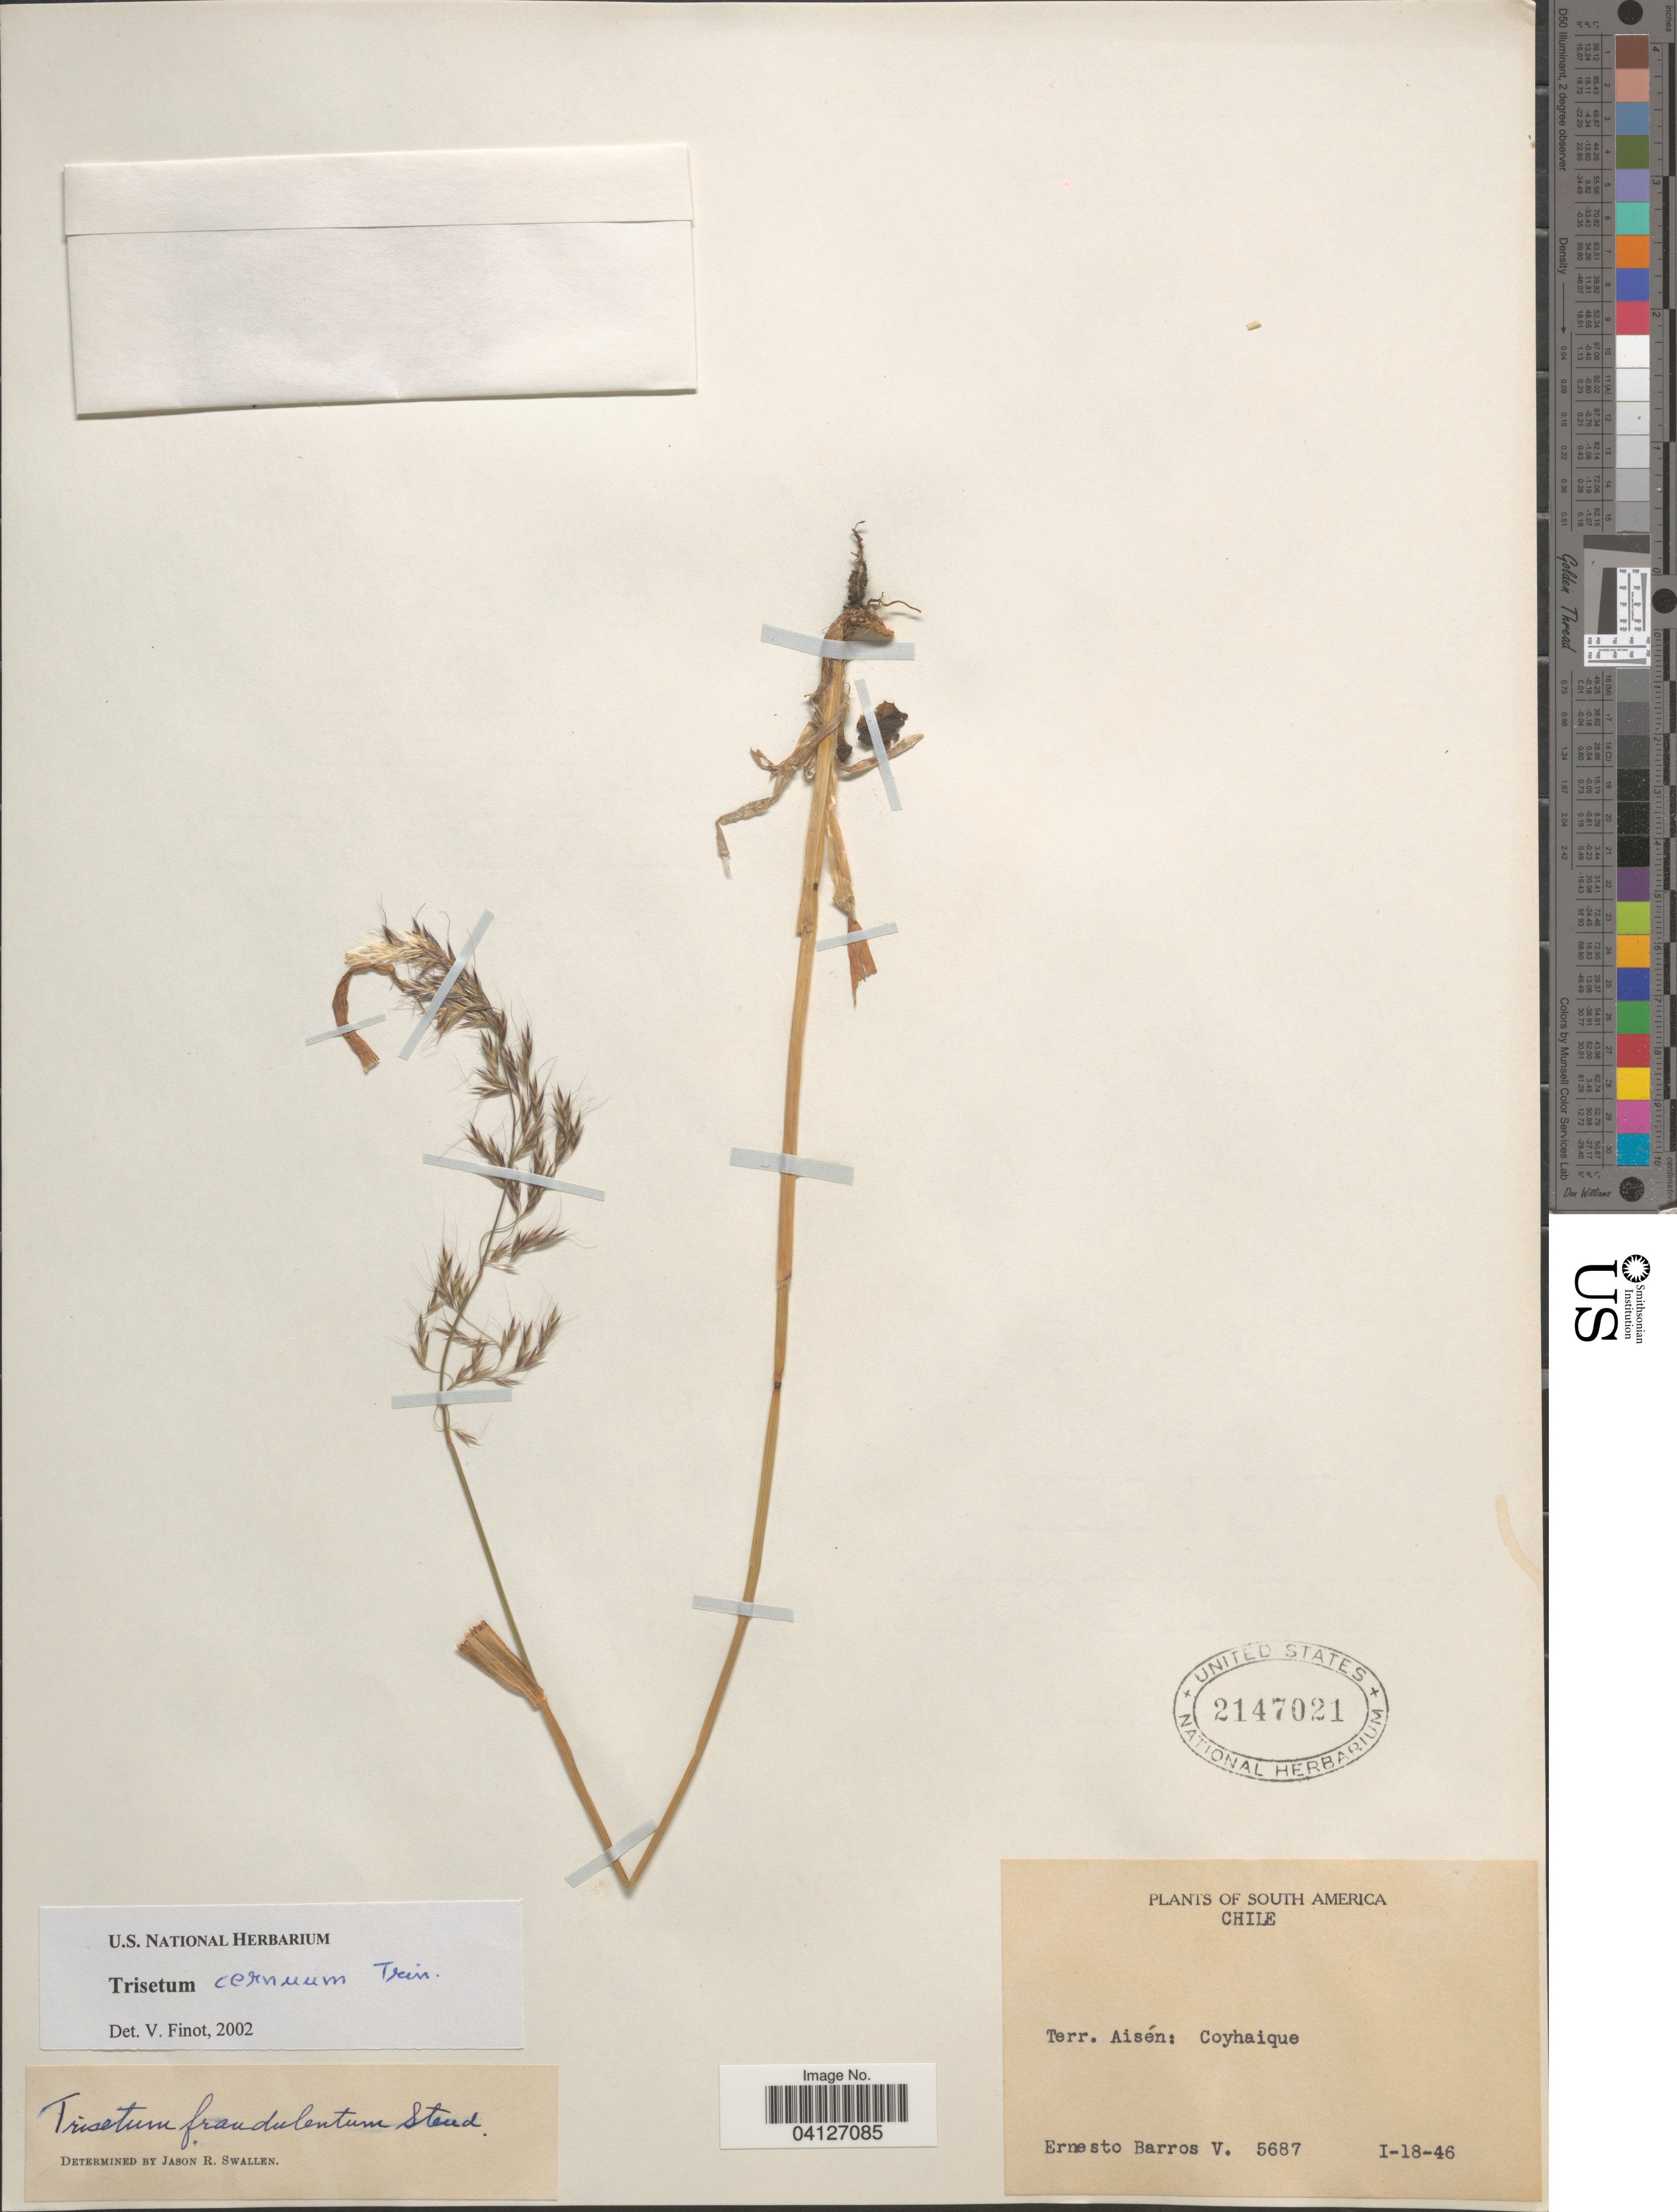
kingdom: Plantae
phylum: Tracheophyta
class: Liliopsida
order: Poales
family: Poaceae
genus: Trisetum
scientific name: Trisetum cernuum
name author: Trin.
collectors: E. Barros V.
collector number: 5687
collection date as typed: Transcribed d/m/y: 18/1/46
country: Chile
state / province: Aisén (XI)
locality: Terr. Aisén: Coyhaique.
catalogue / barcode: US 2147021